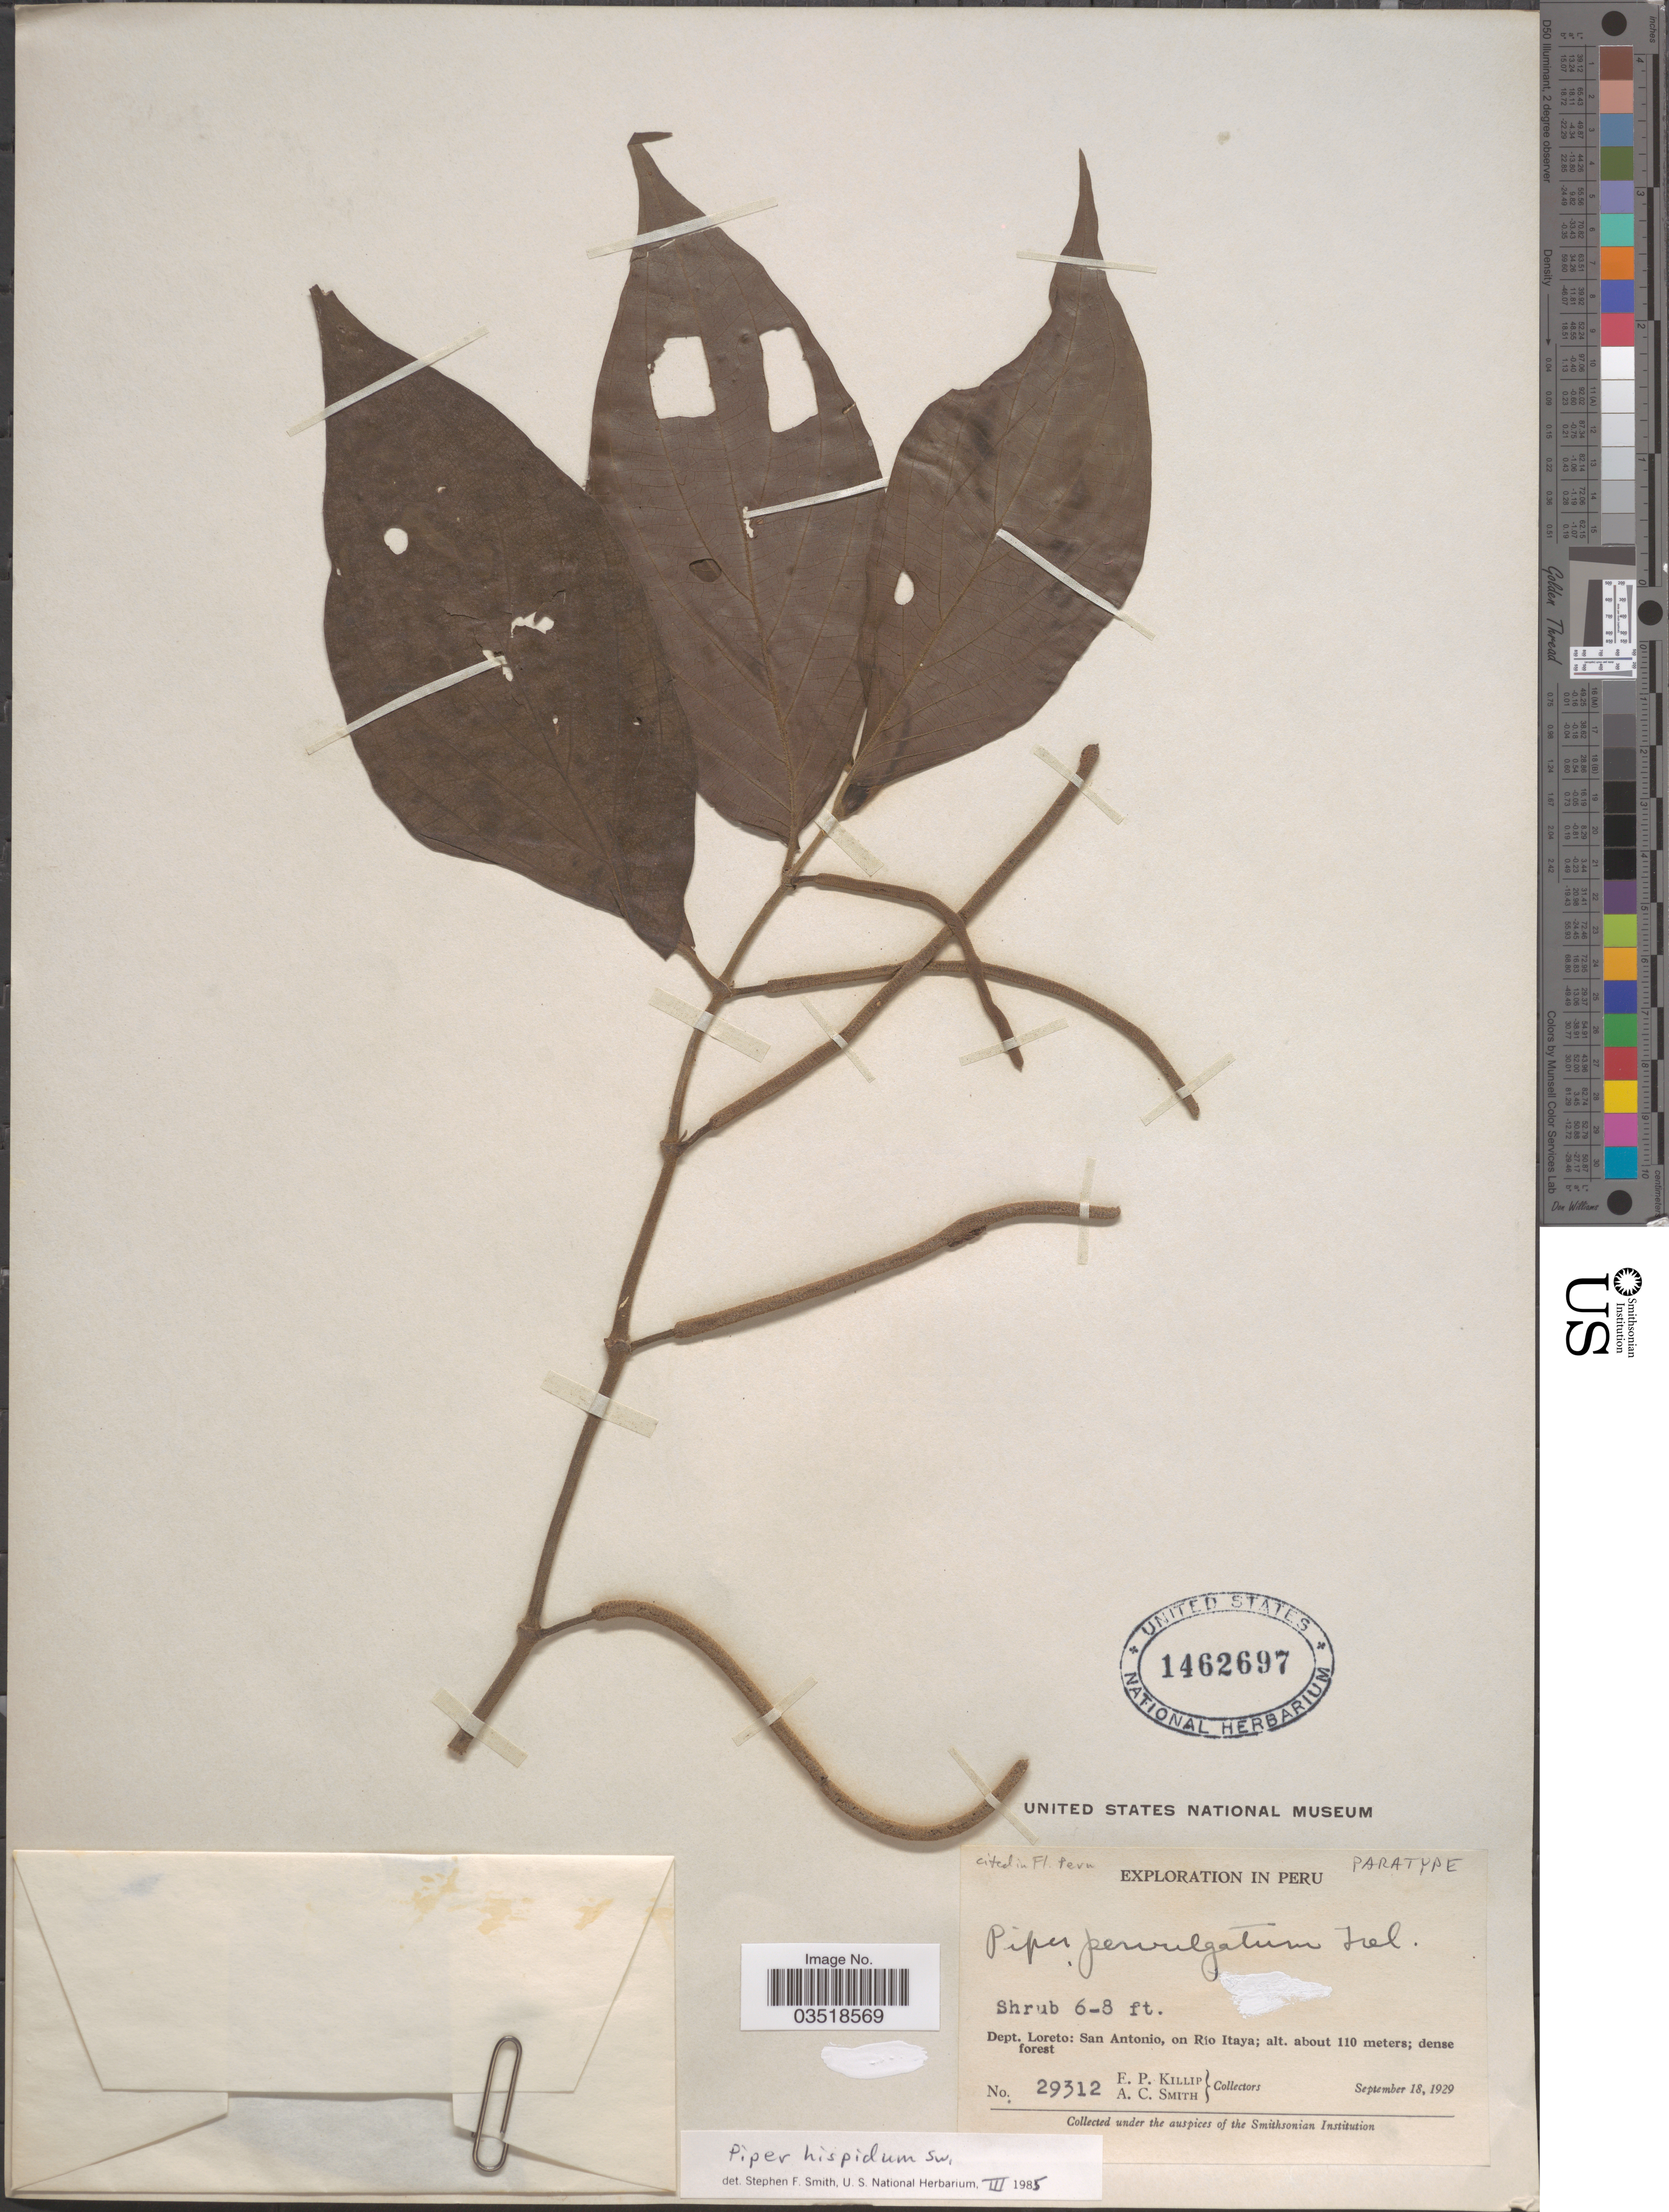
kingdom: Plantae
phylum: Tracheophyta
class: Magnoliopsida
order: Piperales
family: Piperaceae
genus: Piper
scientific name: Piper pervulgatum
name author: Trel.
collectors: E. P. Killip & A. C. Smith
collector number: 29312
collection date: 1929-09-18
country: Peru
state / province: Loreto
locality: Dept. Loreto: San Antonio, on Río Itaya.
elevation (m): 110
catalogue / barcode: US 1462697